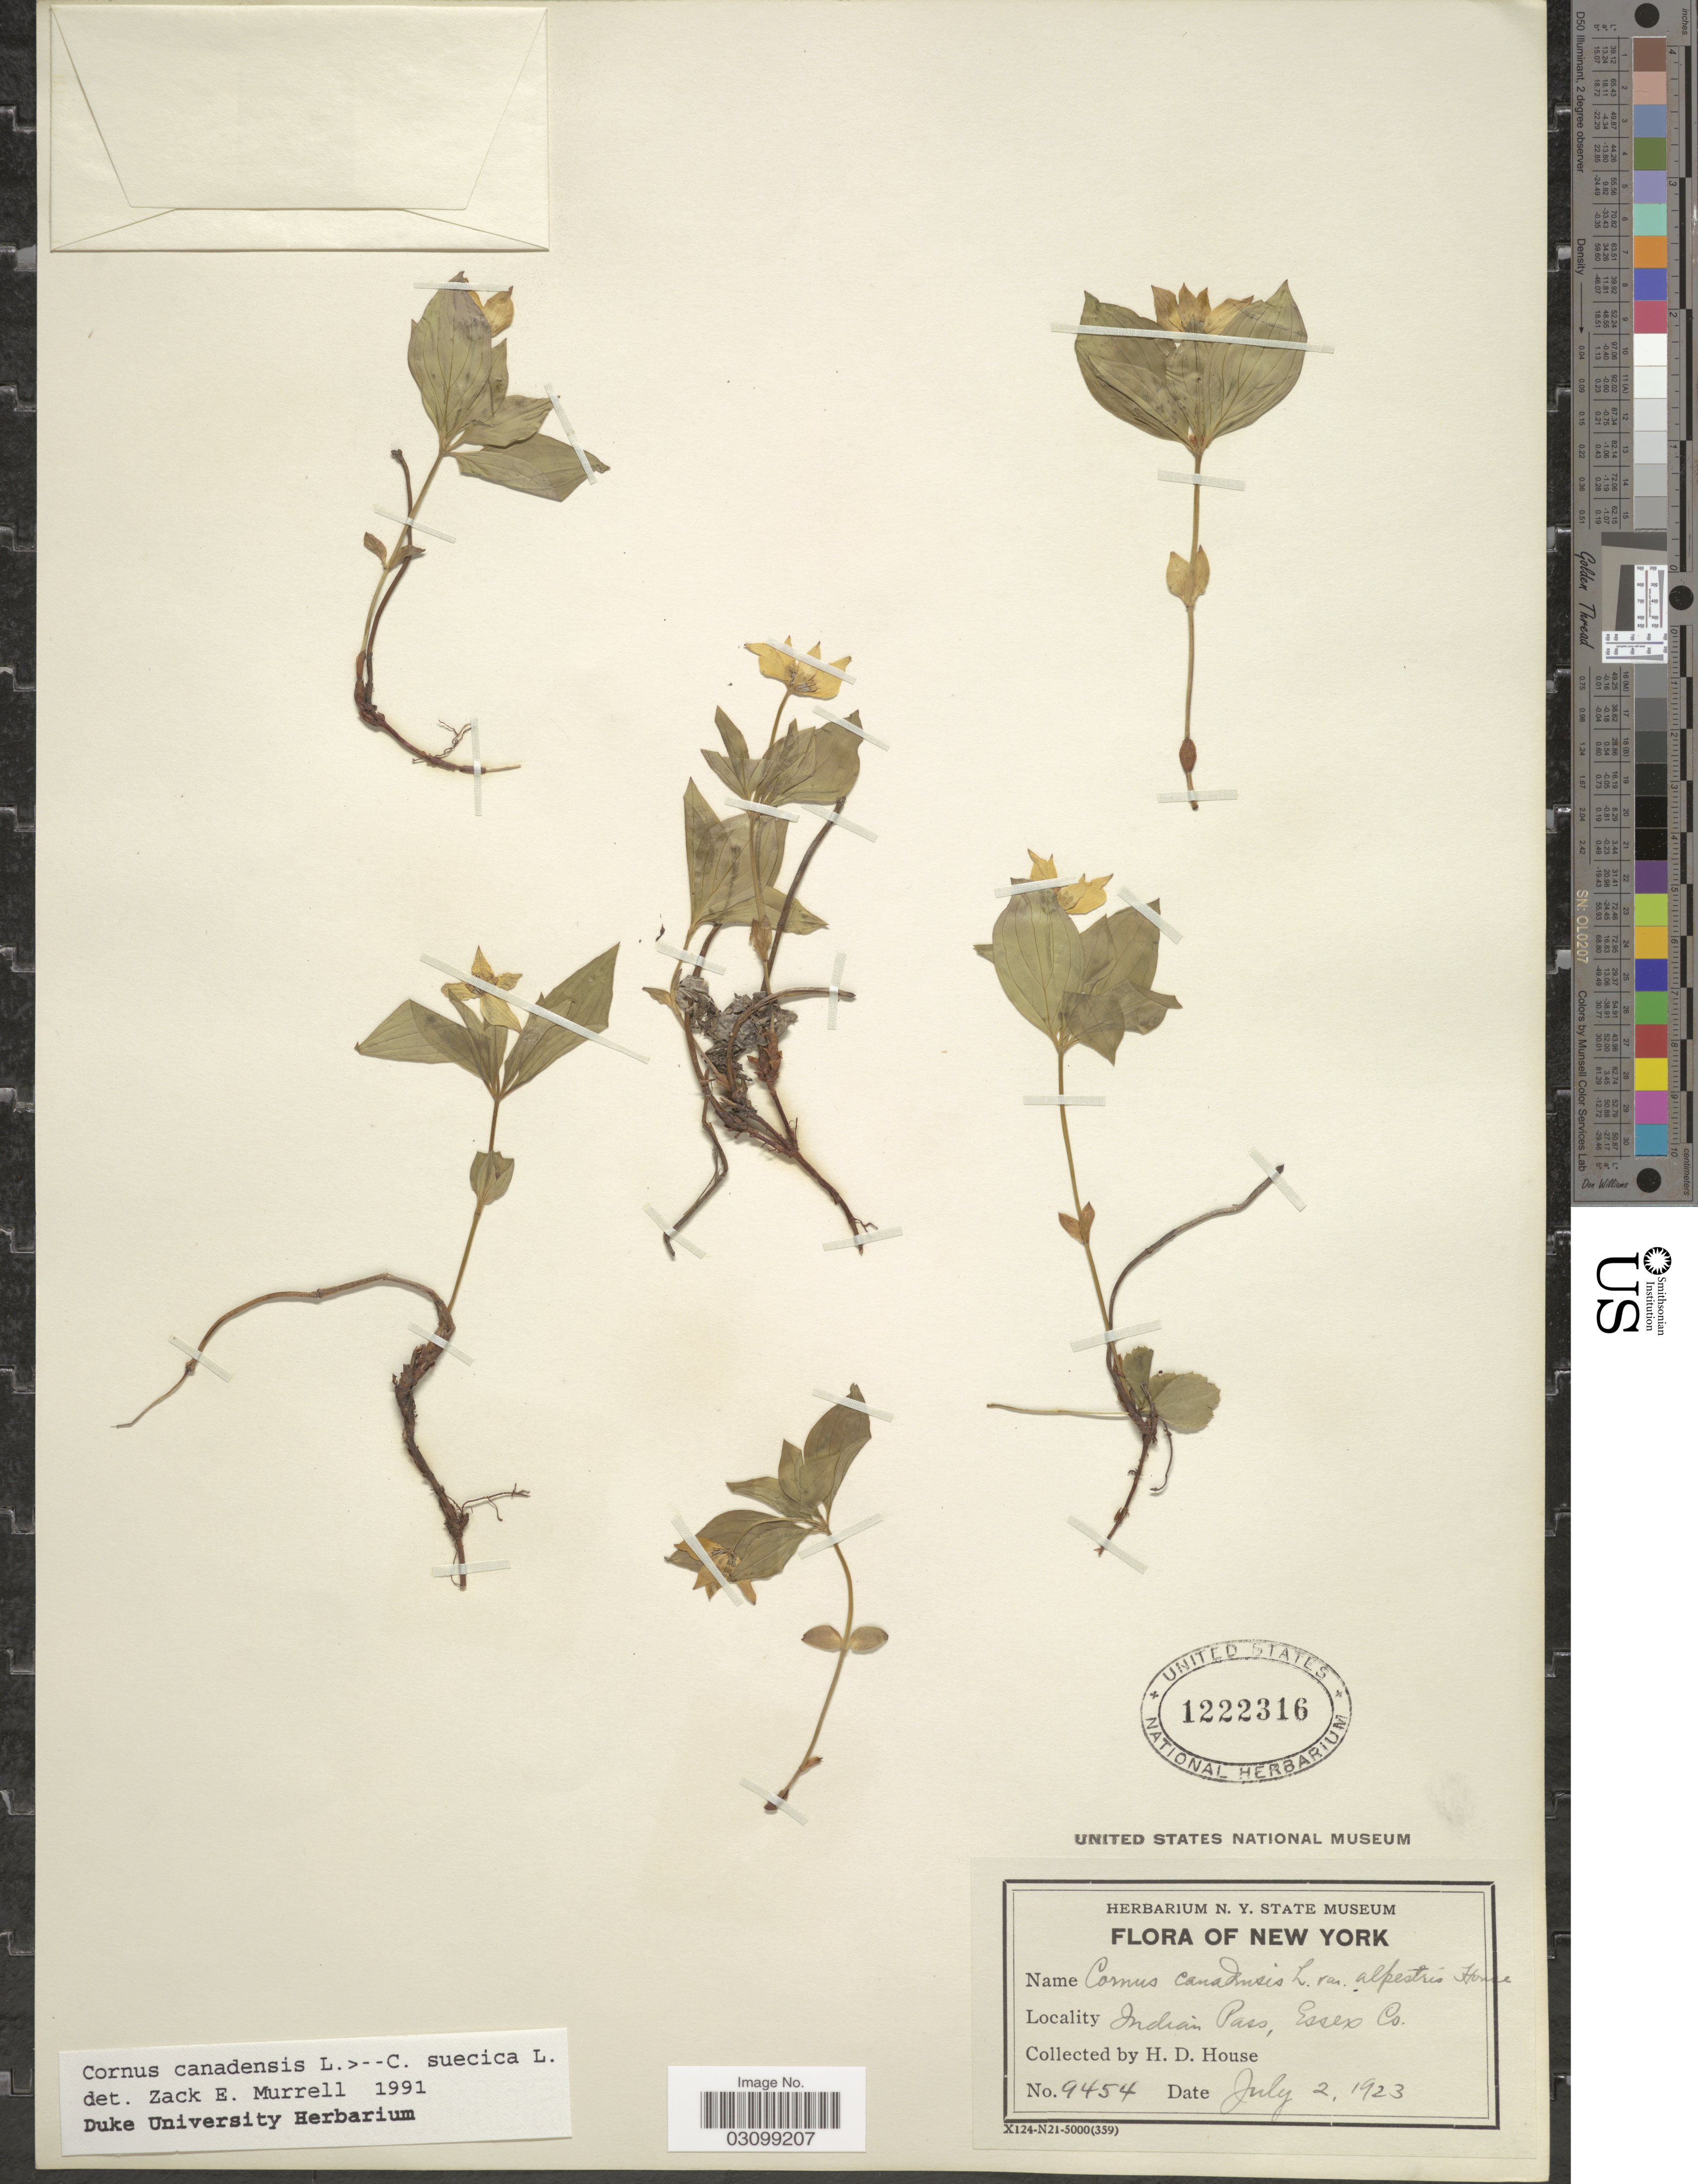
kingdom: Plantae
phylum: Tracheophyta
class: Magnoliopsida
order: Cornales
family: Cornaceae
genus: Cornus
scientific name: Cornus sp.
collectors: H. D. House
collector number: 9454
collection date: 1923-07-02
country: United States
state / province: New York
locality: Indian Pass, Essex Co.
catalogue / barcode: US 1222316